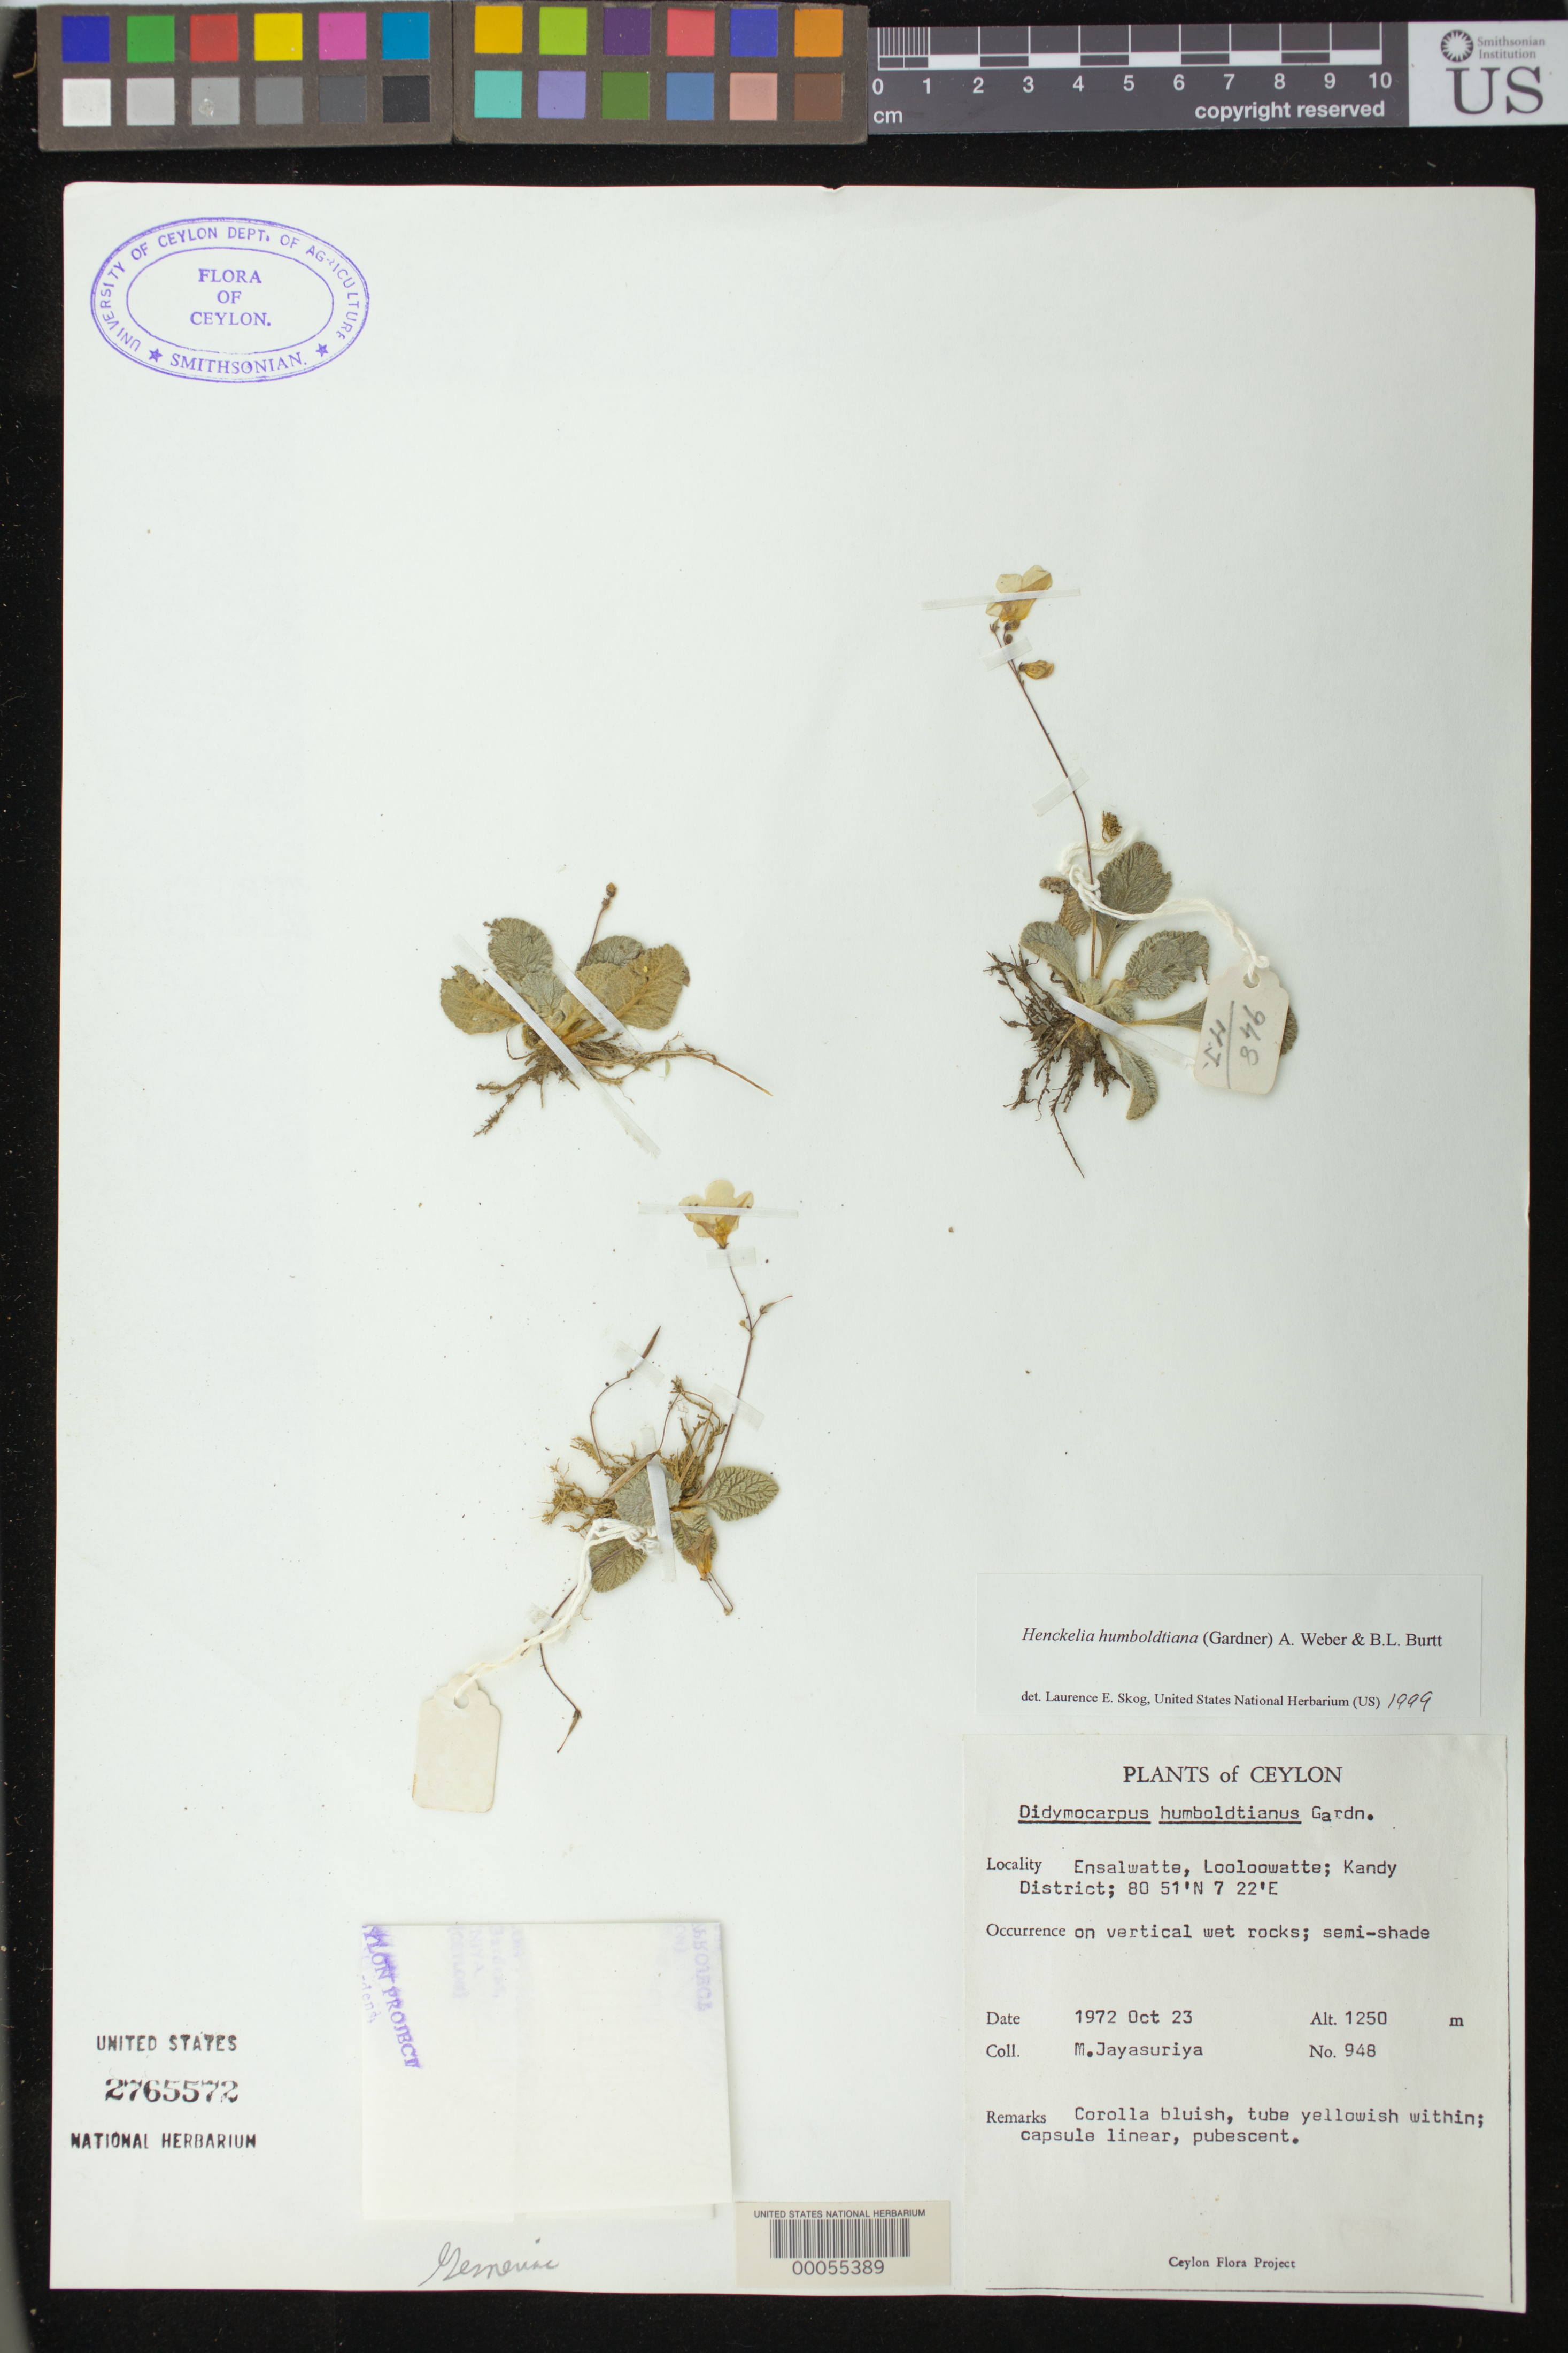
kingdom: Plantae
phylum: Tracheophyta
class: Magnoliopsida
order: Lamiales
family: Gesneriaceae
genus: Henckelia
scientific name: Henckelia humboldtiana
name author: (Gardner) A. Weber & B.L. Burtt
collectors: A. H. Jayasuriya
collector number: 948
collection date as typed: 23 Oct 1972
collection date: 1972-10-23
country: Sri Lanka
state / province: Central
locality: Kandy dist., Ensalwatte, looloowatte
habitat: On vertical wet rocks, semi-shade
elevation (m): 1250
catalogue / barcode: US 2765572